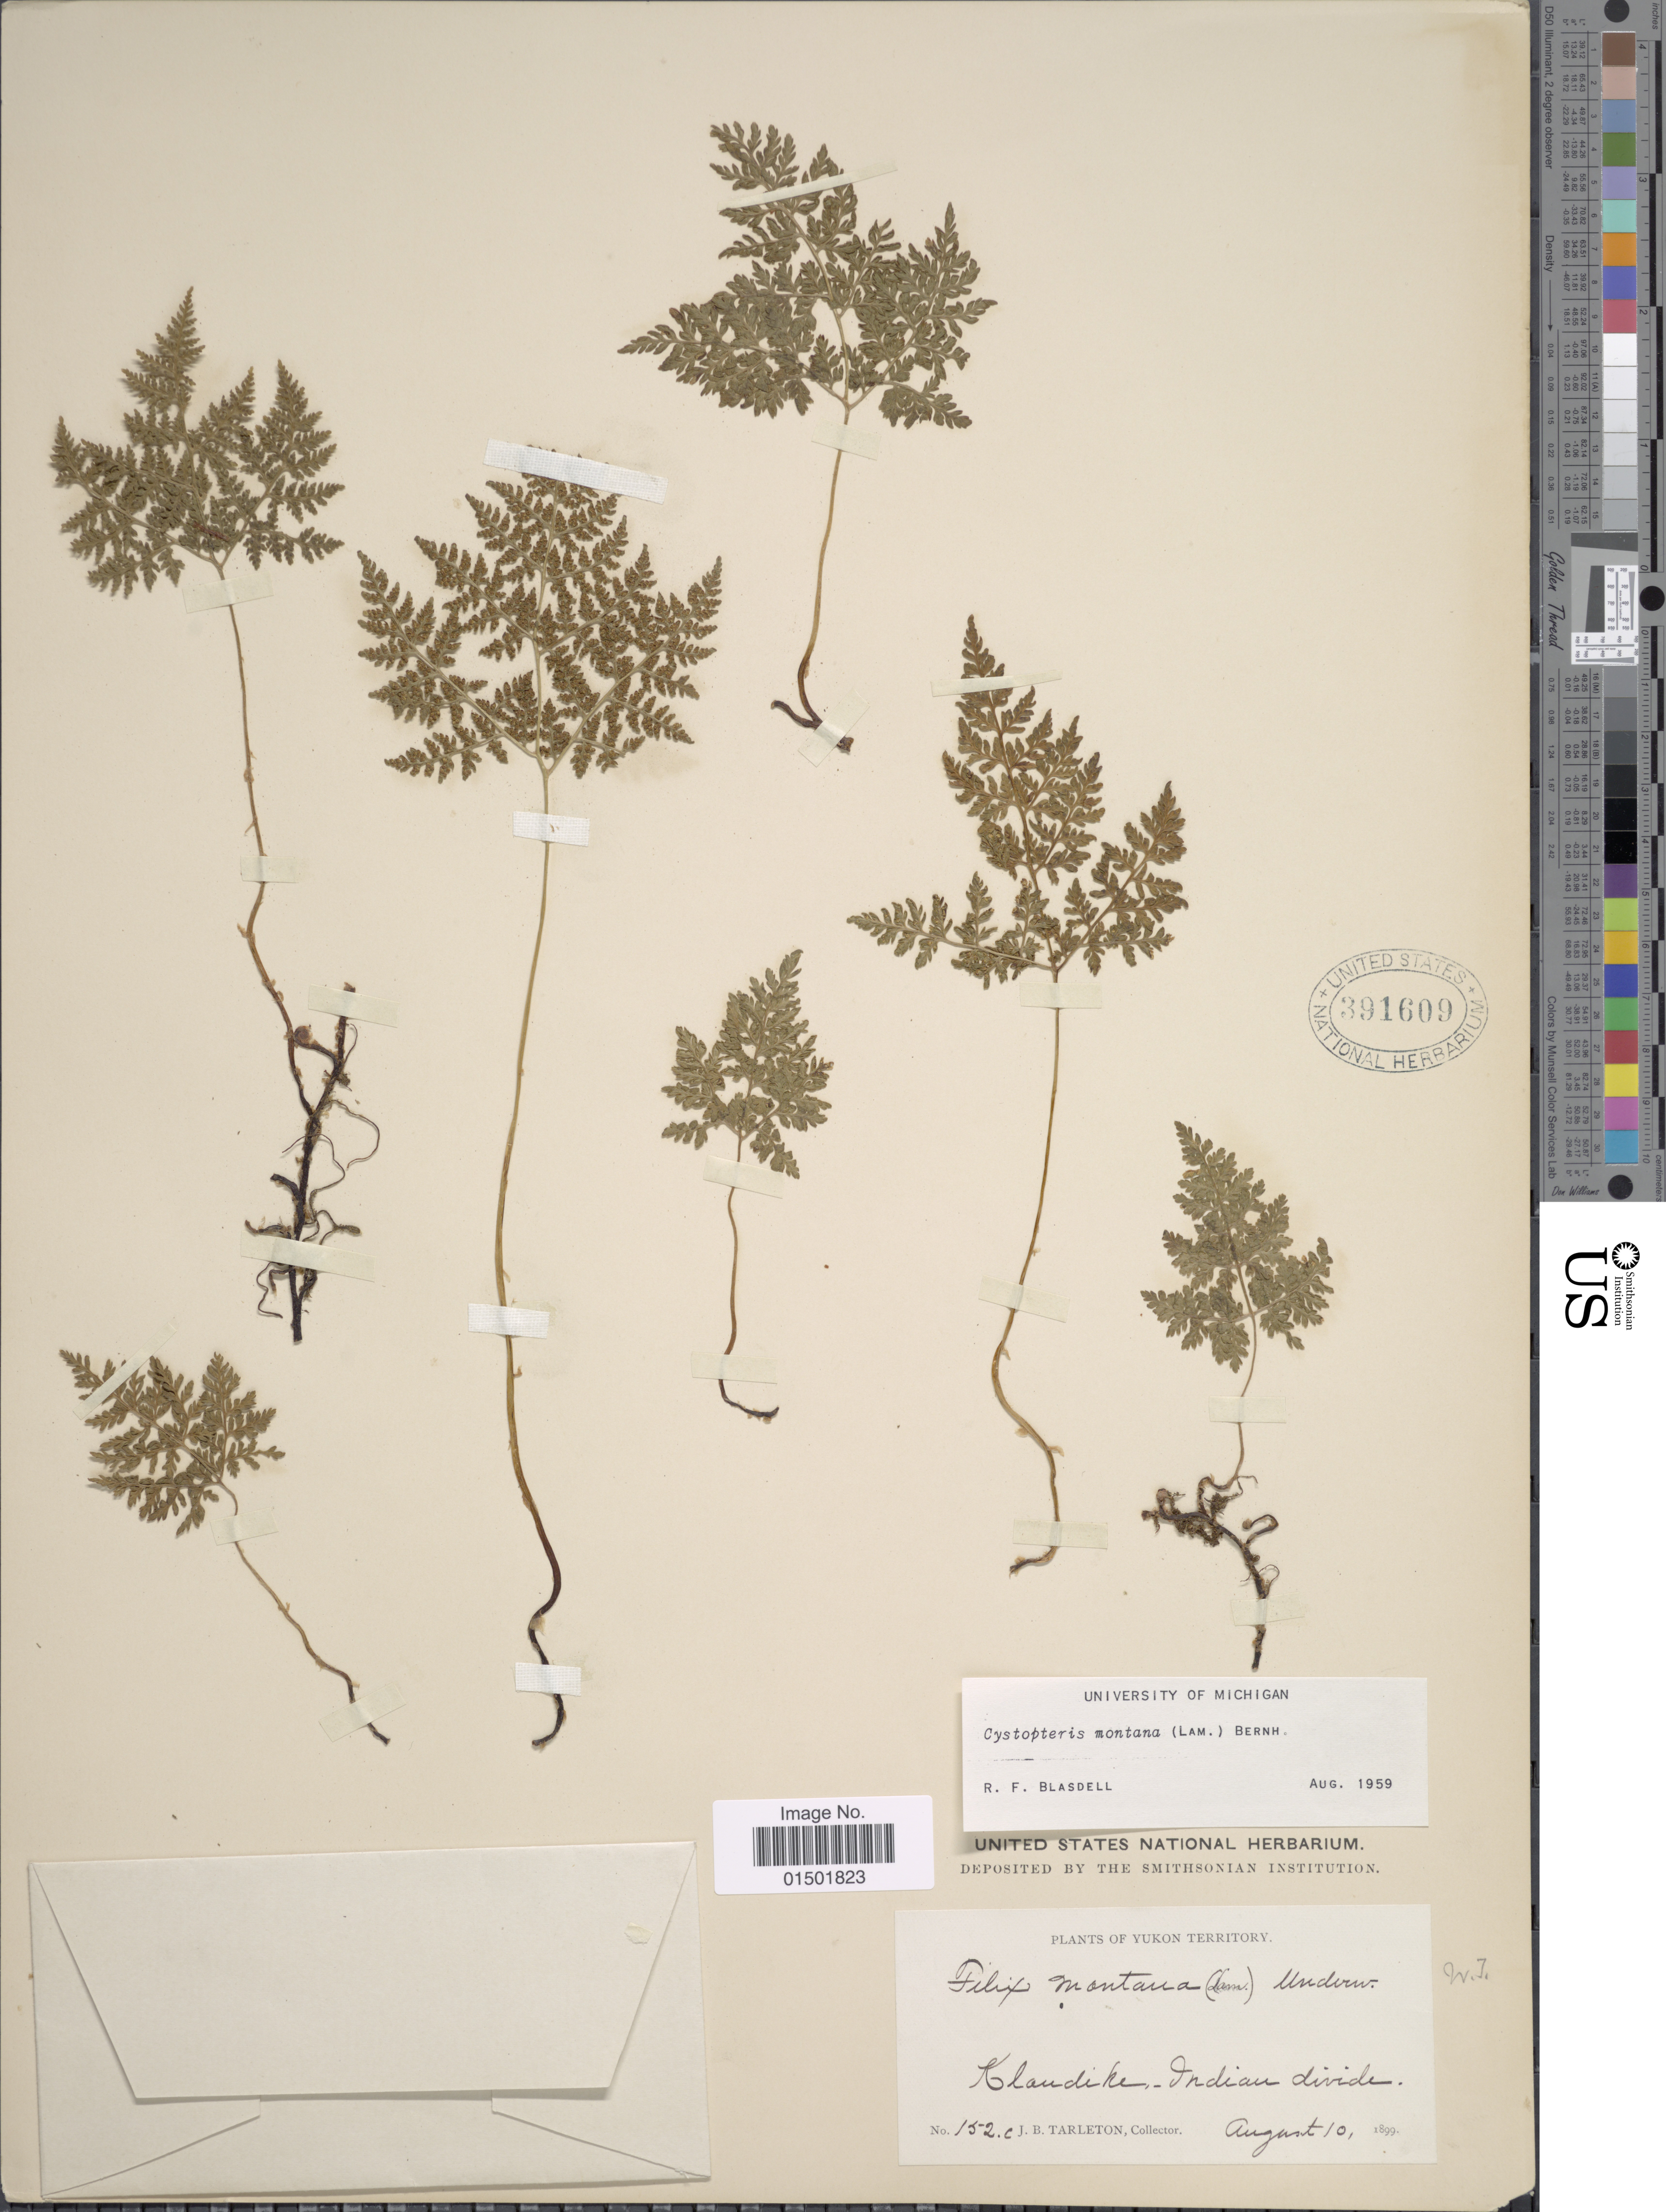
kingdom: Plantae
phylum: Tracheophyta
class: Polypodiopsida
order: Polypodiales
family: Cystopteridaceae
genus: Cystopteris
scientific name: Cystopteris montana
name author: (Lam.) Desv.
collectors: J. Tarleton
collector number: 152c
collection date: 1899-08-10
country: Canada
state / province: Yukon Territory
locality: Klondike-Indian divide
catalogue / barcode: US 391609